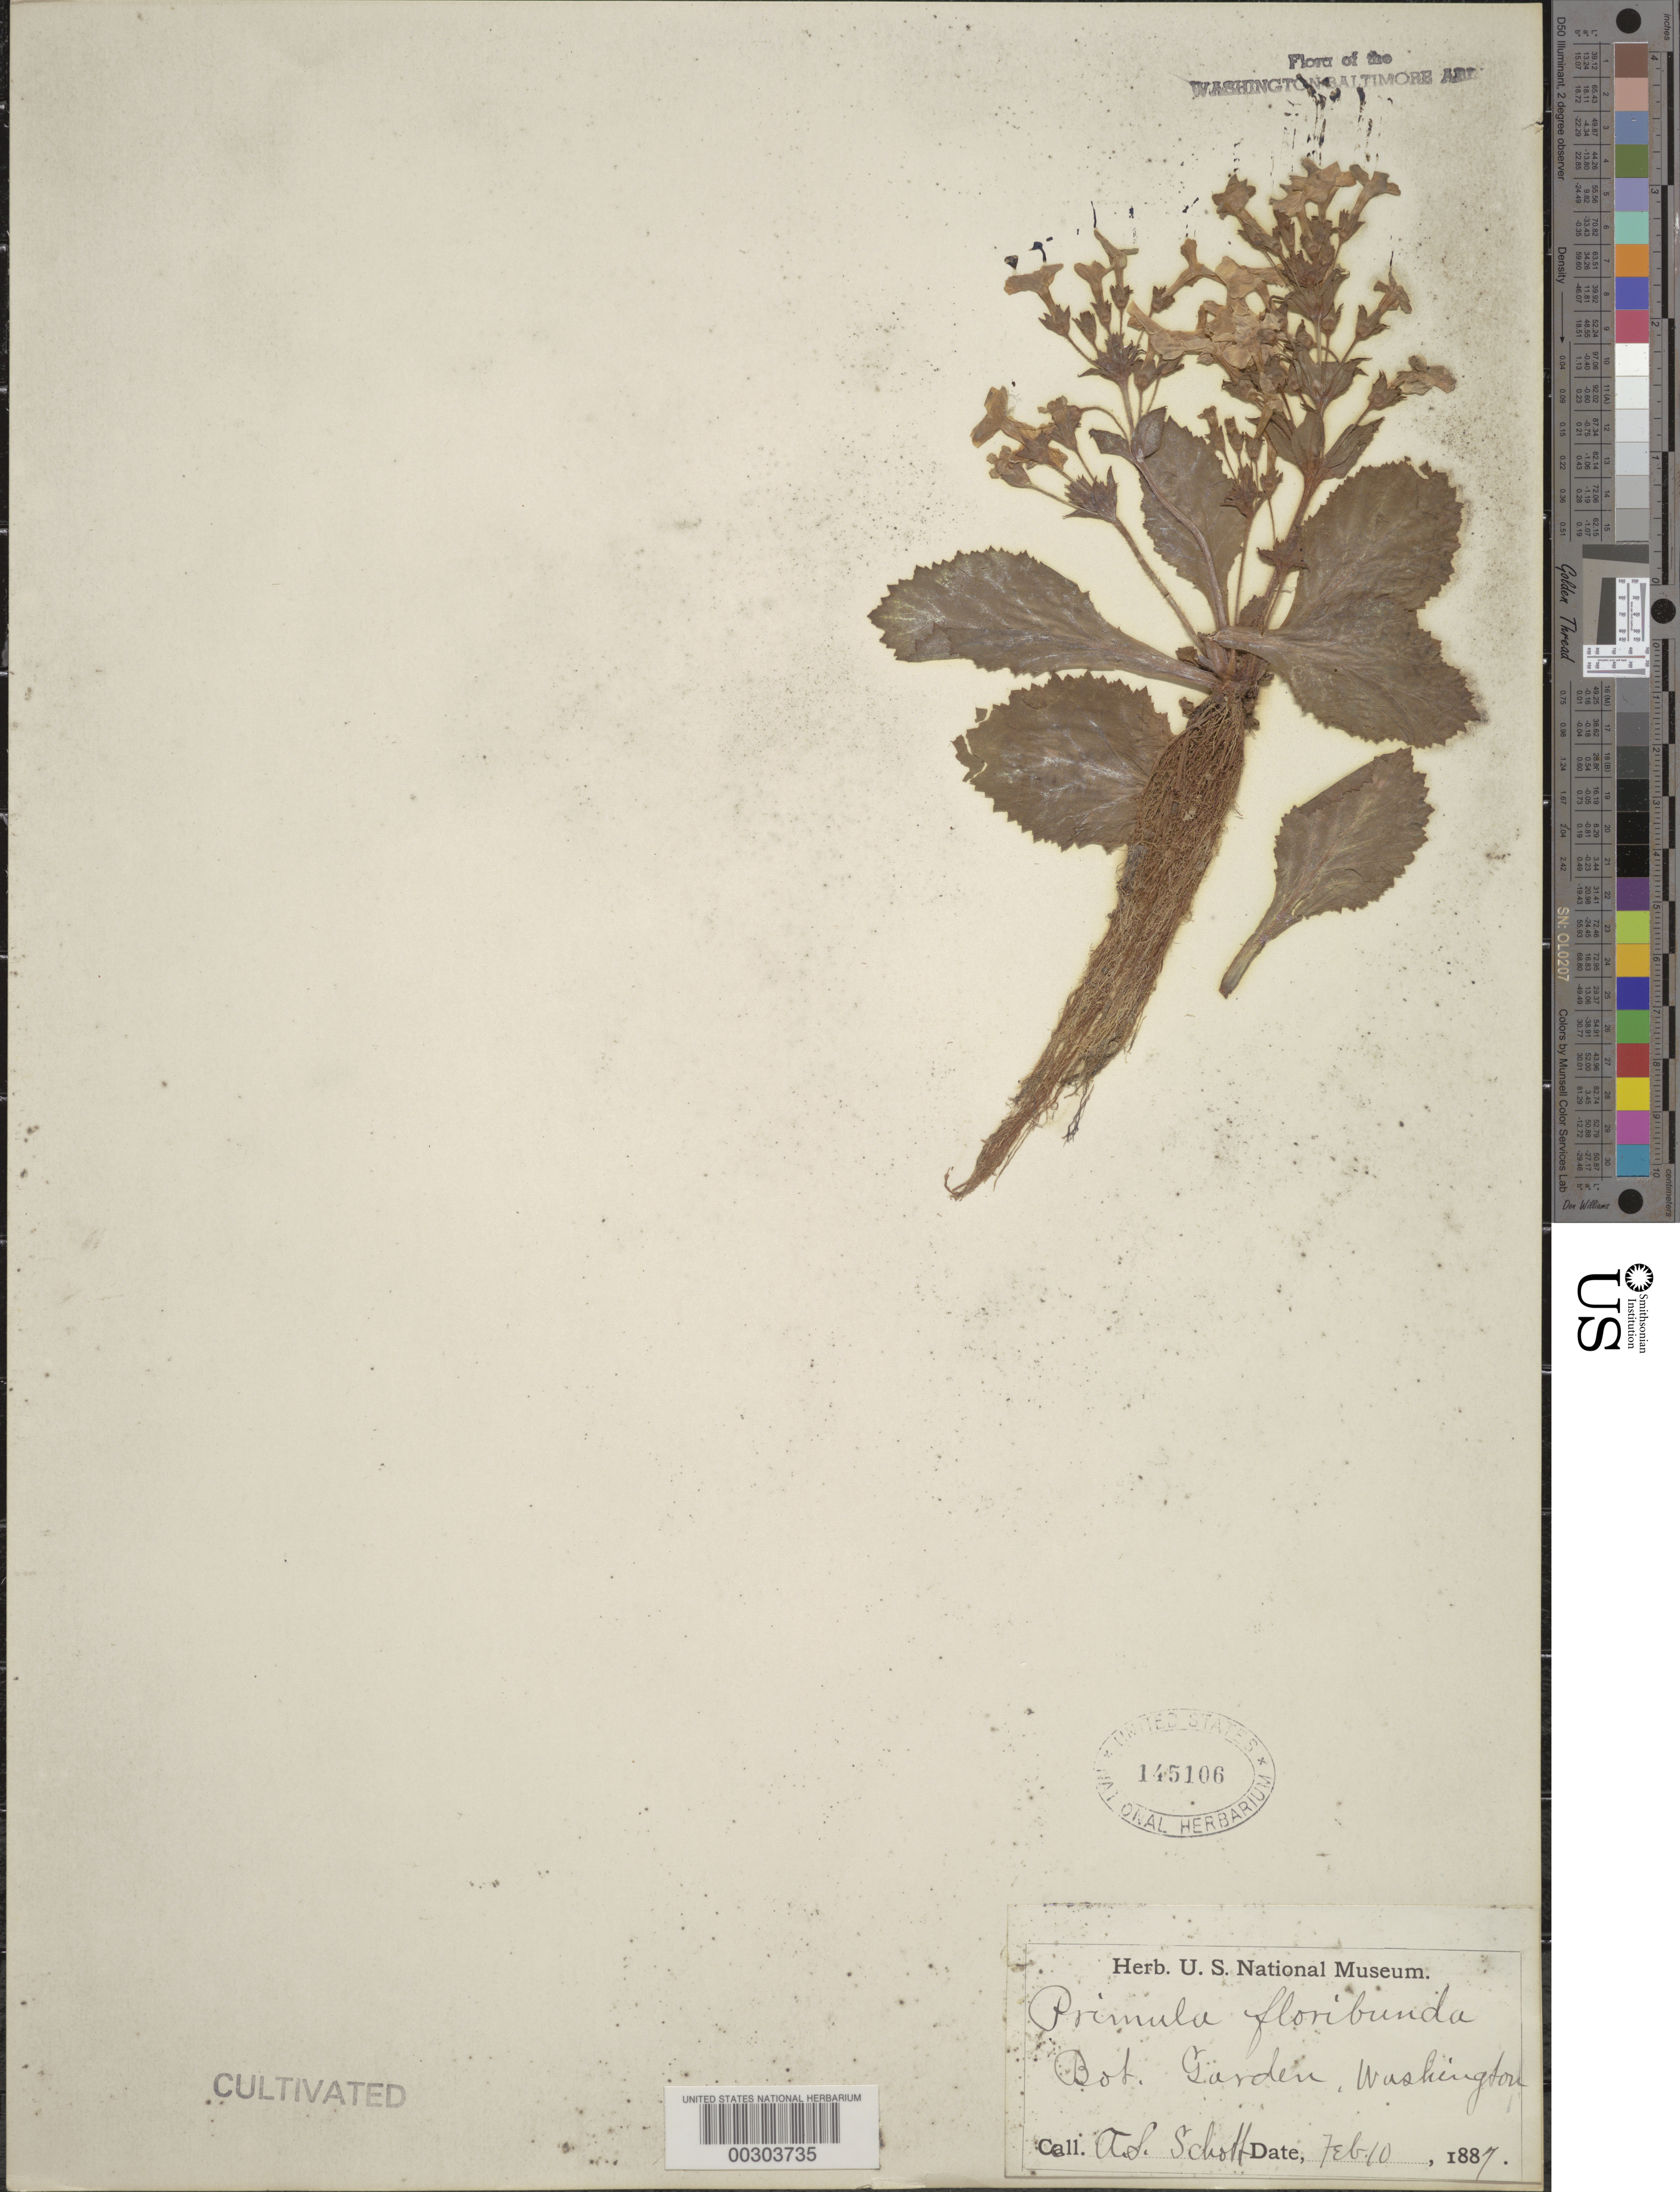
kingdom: Plantae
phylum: Tracheophyta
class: Magnoliopsida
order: Ericales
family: Primulaceae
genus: Primula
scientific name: Primula floribunda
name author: Wall.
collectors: A. L. Schott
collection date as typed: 10 Feb 1887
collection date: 1887-02-10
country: United States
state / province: District of Columbia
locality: Botanical Gardens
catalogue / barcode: US 145106